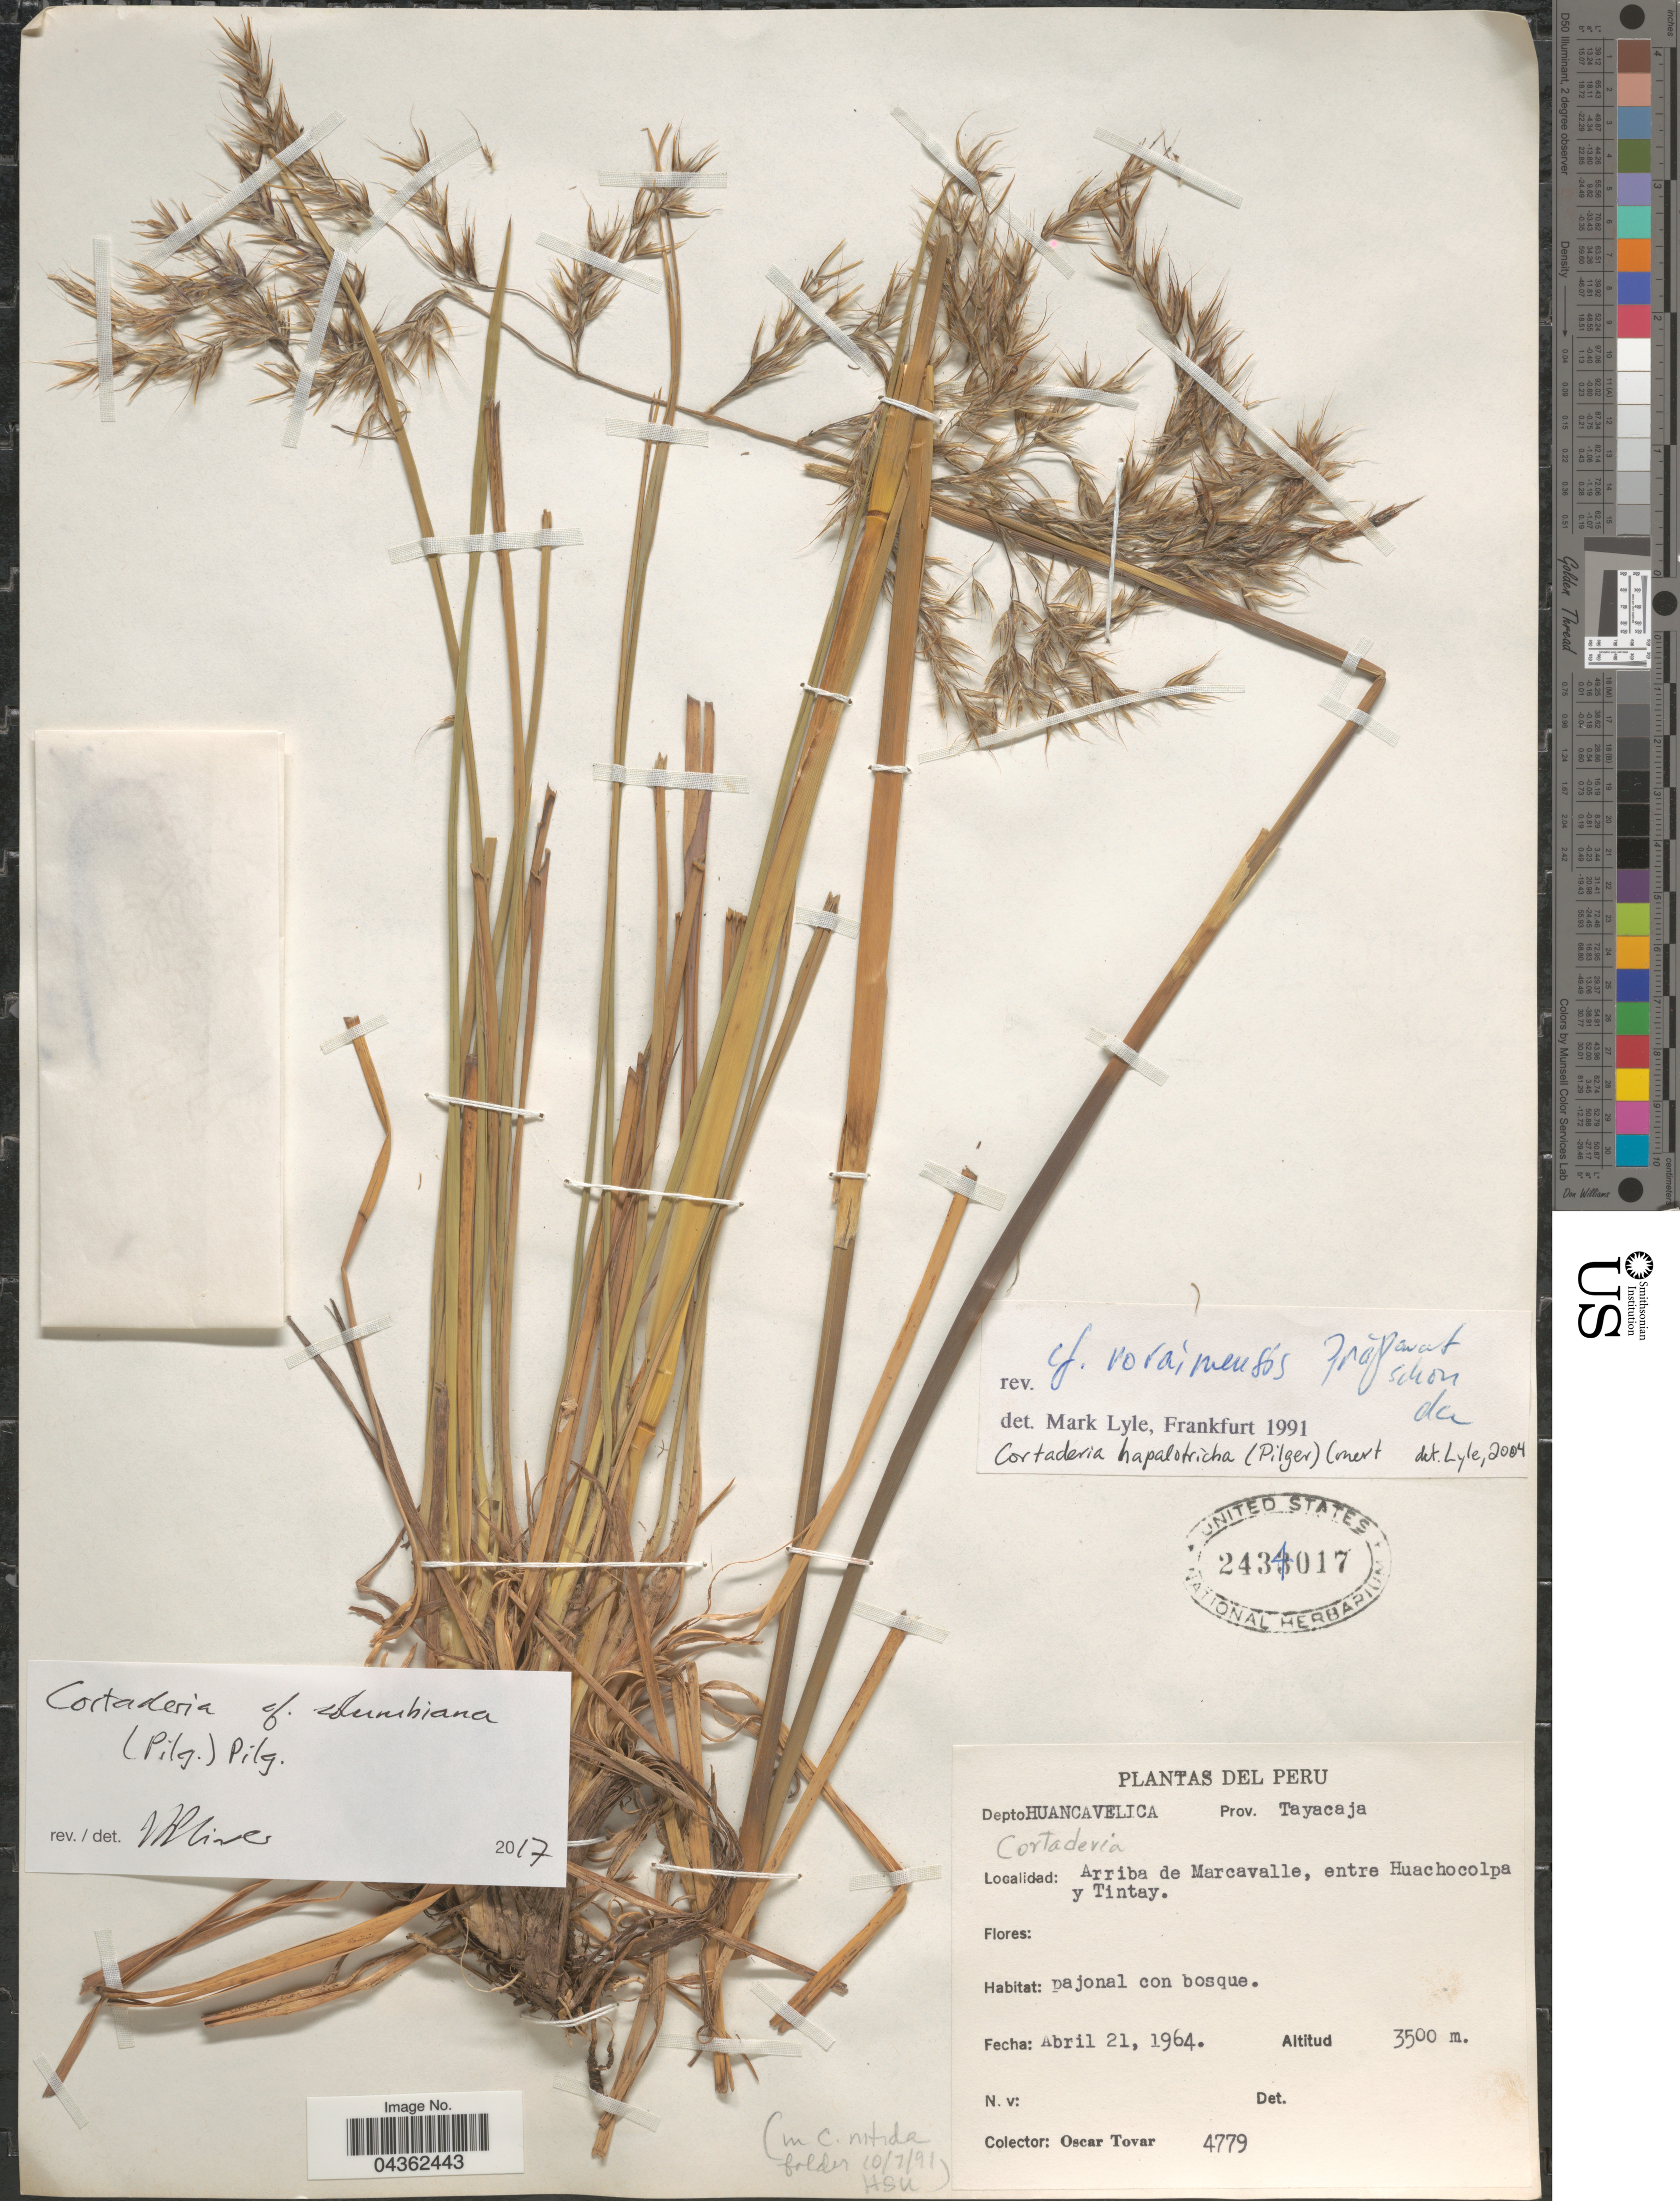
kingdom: Plantae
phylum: Tracheophyta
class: Liliopsida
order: Poales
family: Poaceae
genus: Cortaderia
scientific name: Cortaderia columbiana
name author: (Pilg.) Pilg.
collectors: Ó. Tovar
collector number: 4779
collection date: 1964-04-21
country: Peru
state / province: Huancavelica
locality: Depto. Huancavelica. Prov. Tayacaja. Arriba de Marcavalle, entre Huachocolpa y Tintay.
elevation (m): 3500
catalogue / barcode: US 2434017